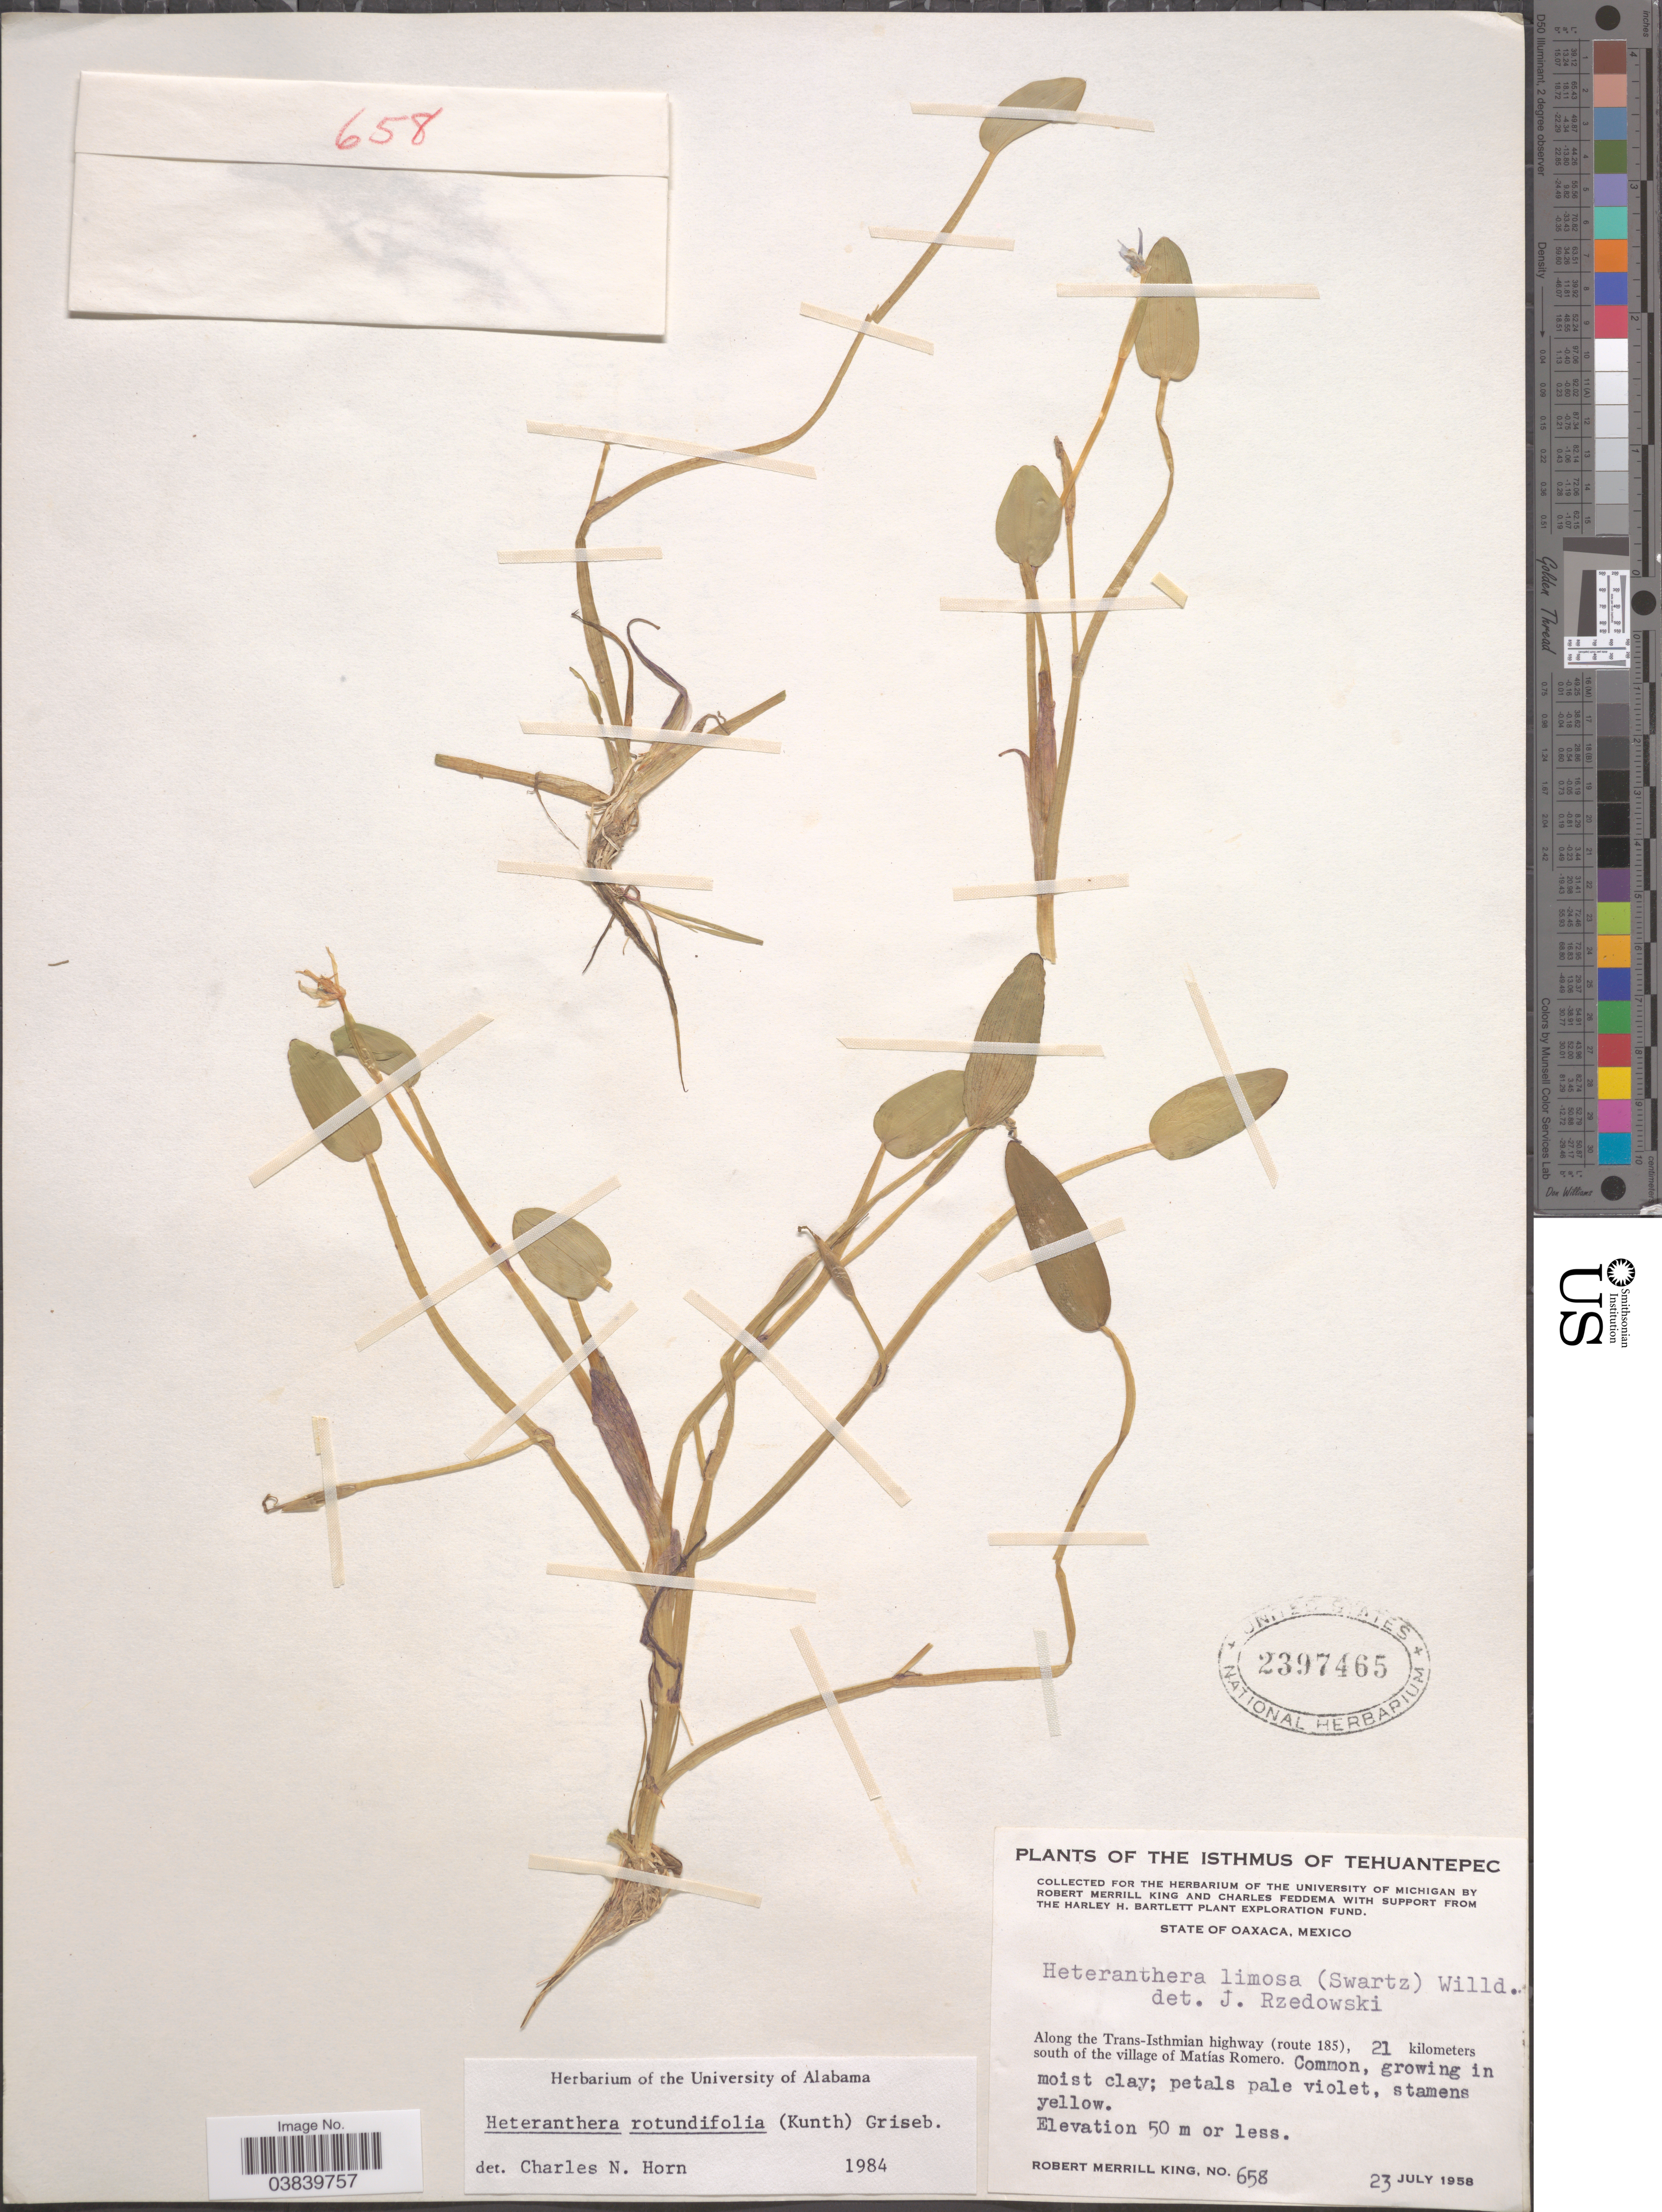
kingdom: Plantae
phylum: Tracheophyta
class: Liliopsida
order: Commelinales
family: Pontederiaceae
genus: Heteranthera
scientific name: Heteranthera rotundifolia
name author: (Kunth) Griseb.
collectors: R. M. King & C. Feddema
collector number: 658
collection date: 1958-07-23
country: Mexico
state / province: Oaxaca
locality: The Isthmus of Tehuantepec. Along the Trans-Isthmian highway (route 185), 21 kilometers south of the village of Matías Romero.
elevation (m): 50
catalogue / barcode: US 2397465